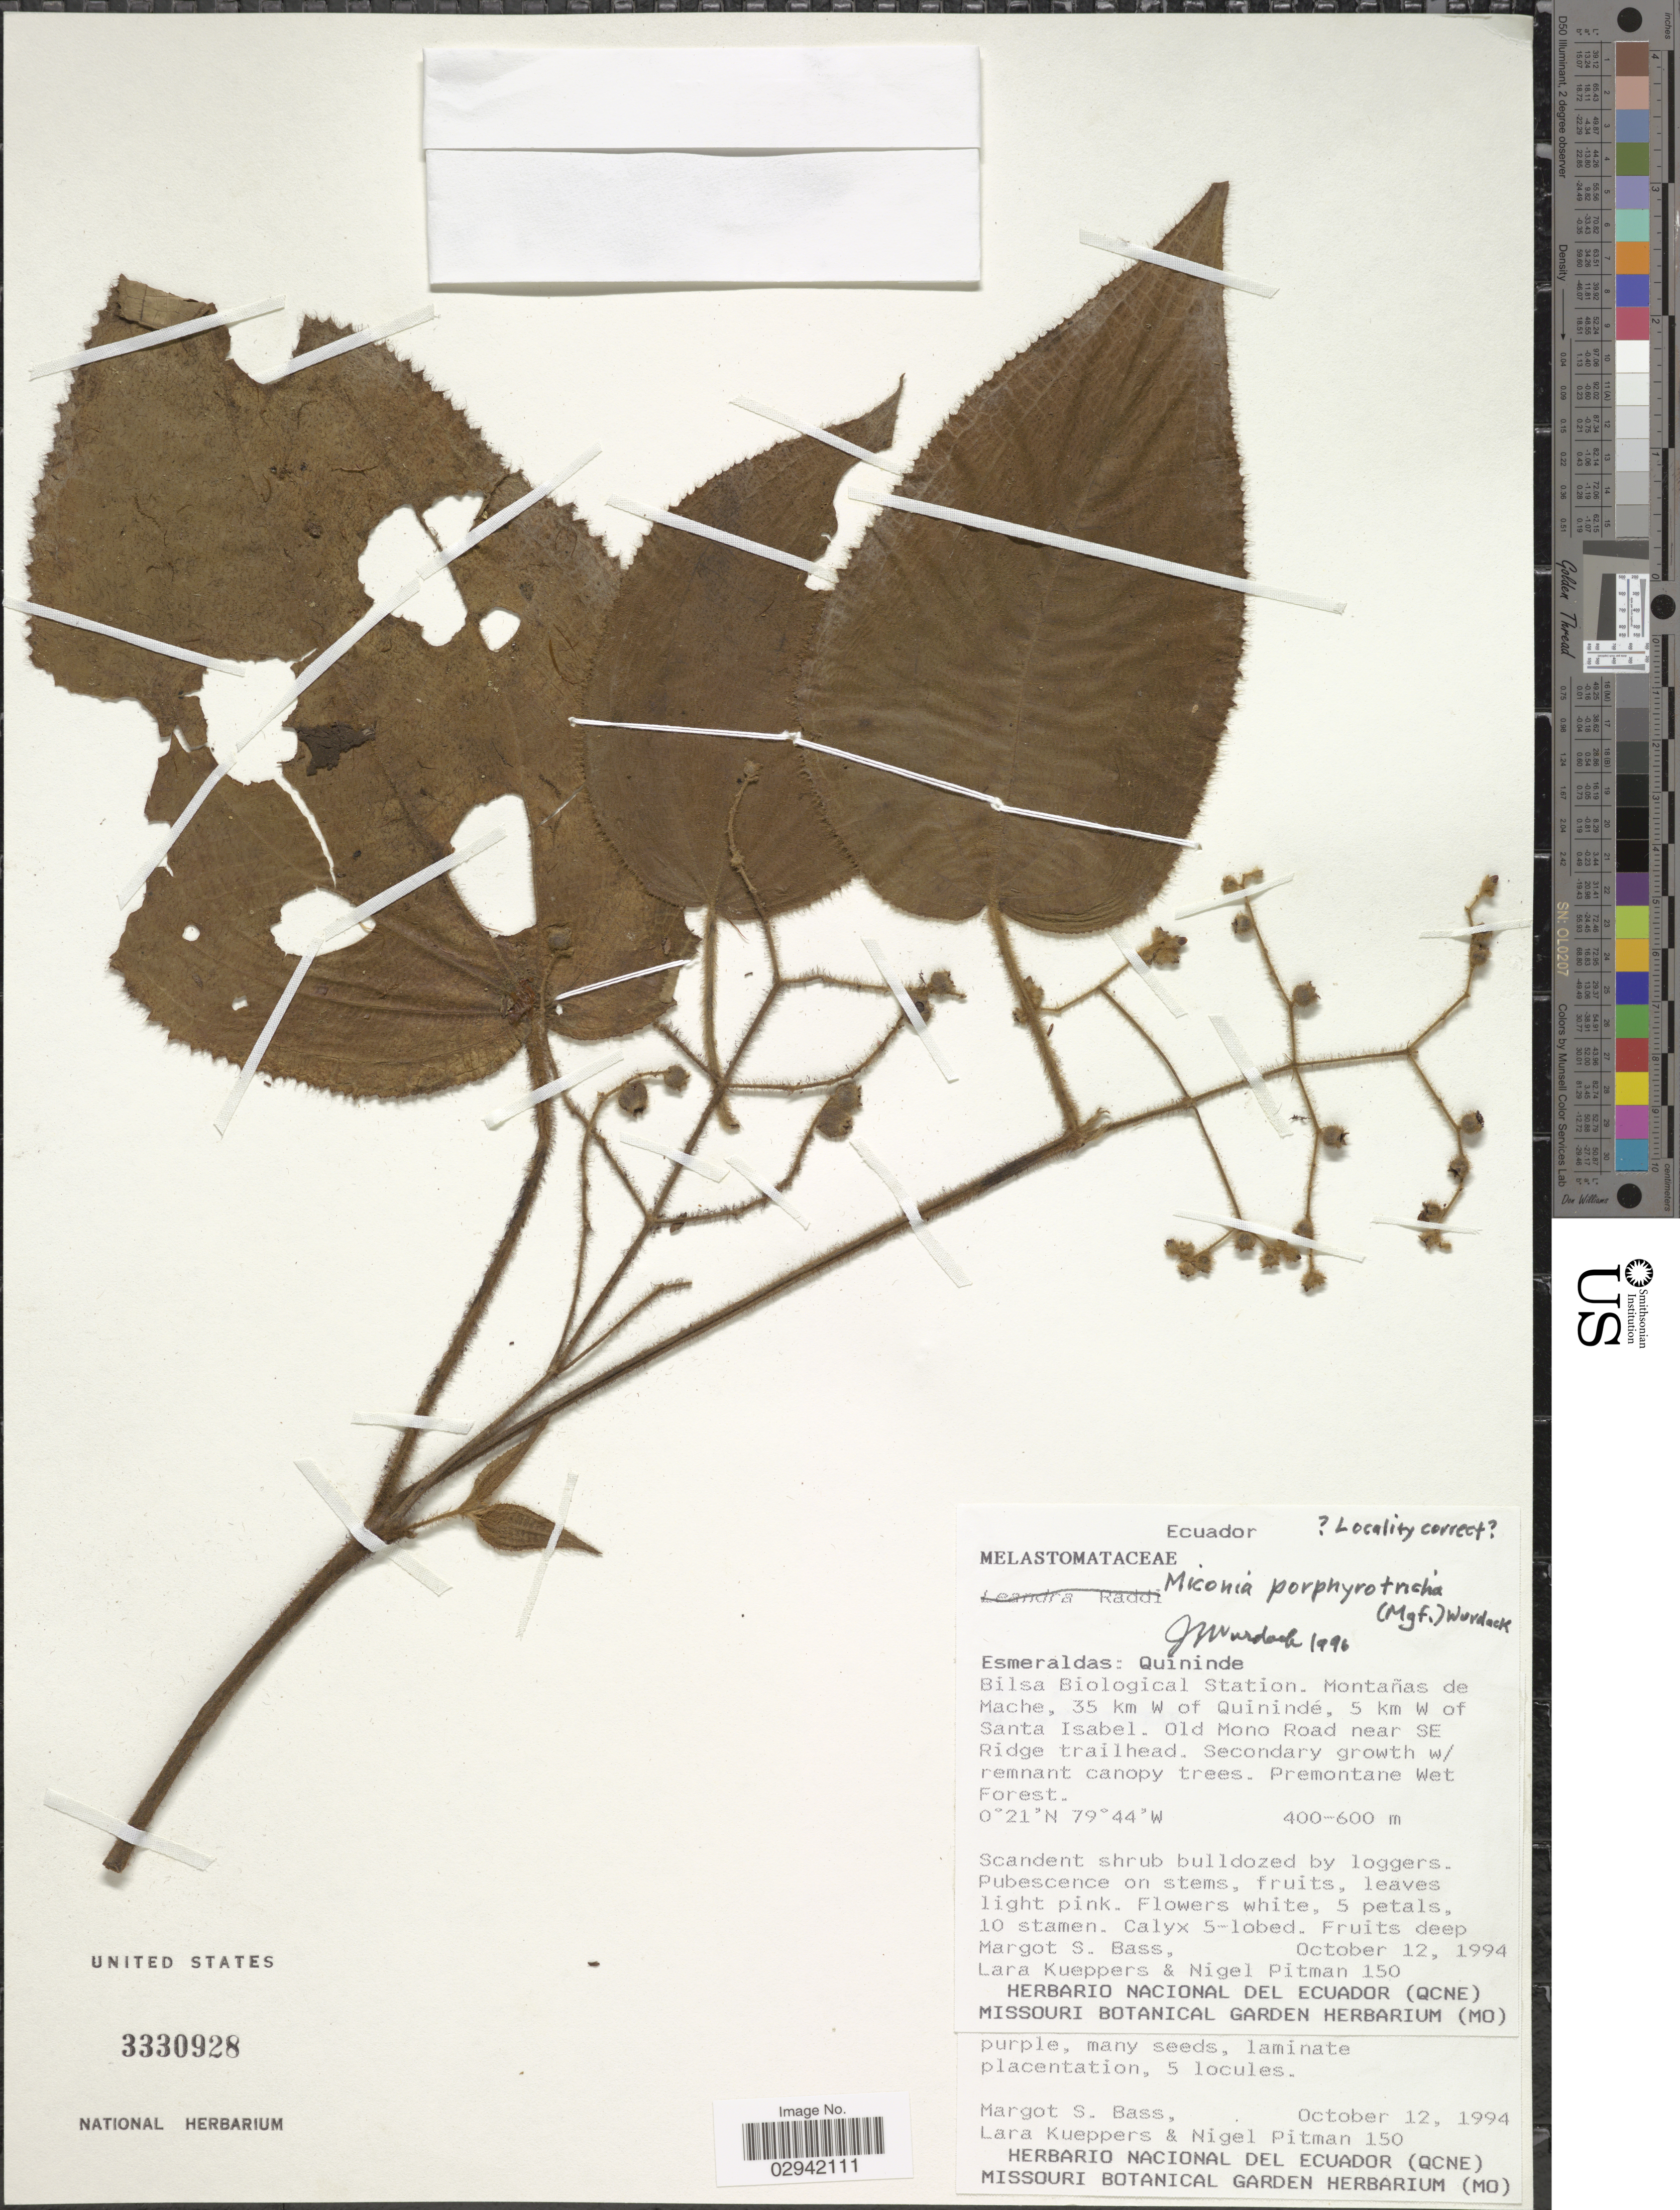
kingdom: Plantae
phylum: Tracheophyta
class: Magnoliopsida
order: Myrtales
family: Melastomataceae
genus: Miconia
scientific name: Miconia porphyrotricha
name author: (Markgr.) Wurdack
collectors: M. Bass, L. Kueppers & N. Pitman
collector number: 150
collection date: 1994-10-12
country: Ecuador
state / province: Esmeraldas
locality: Quininde. Bilsa Biological Station. Montañas de Mache, 35 km W of Quinindé, 5 km W of Santa Isabel. Old Mono Road near SE Ridge trailhead.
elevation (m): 400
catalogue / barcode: US 3330928